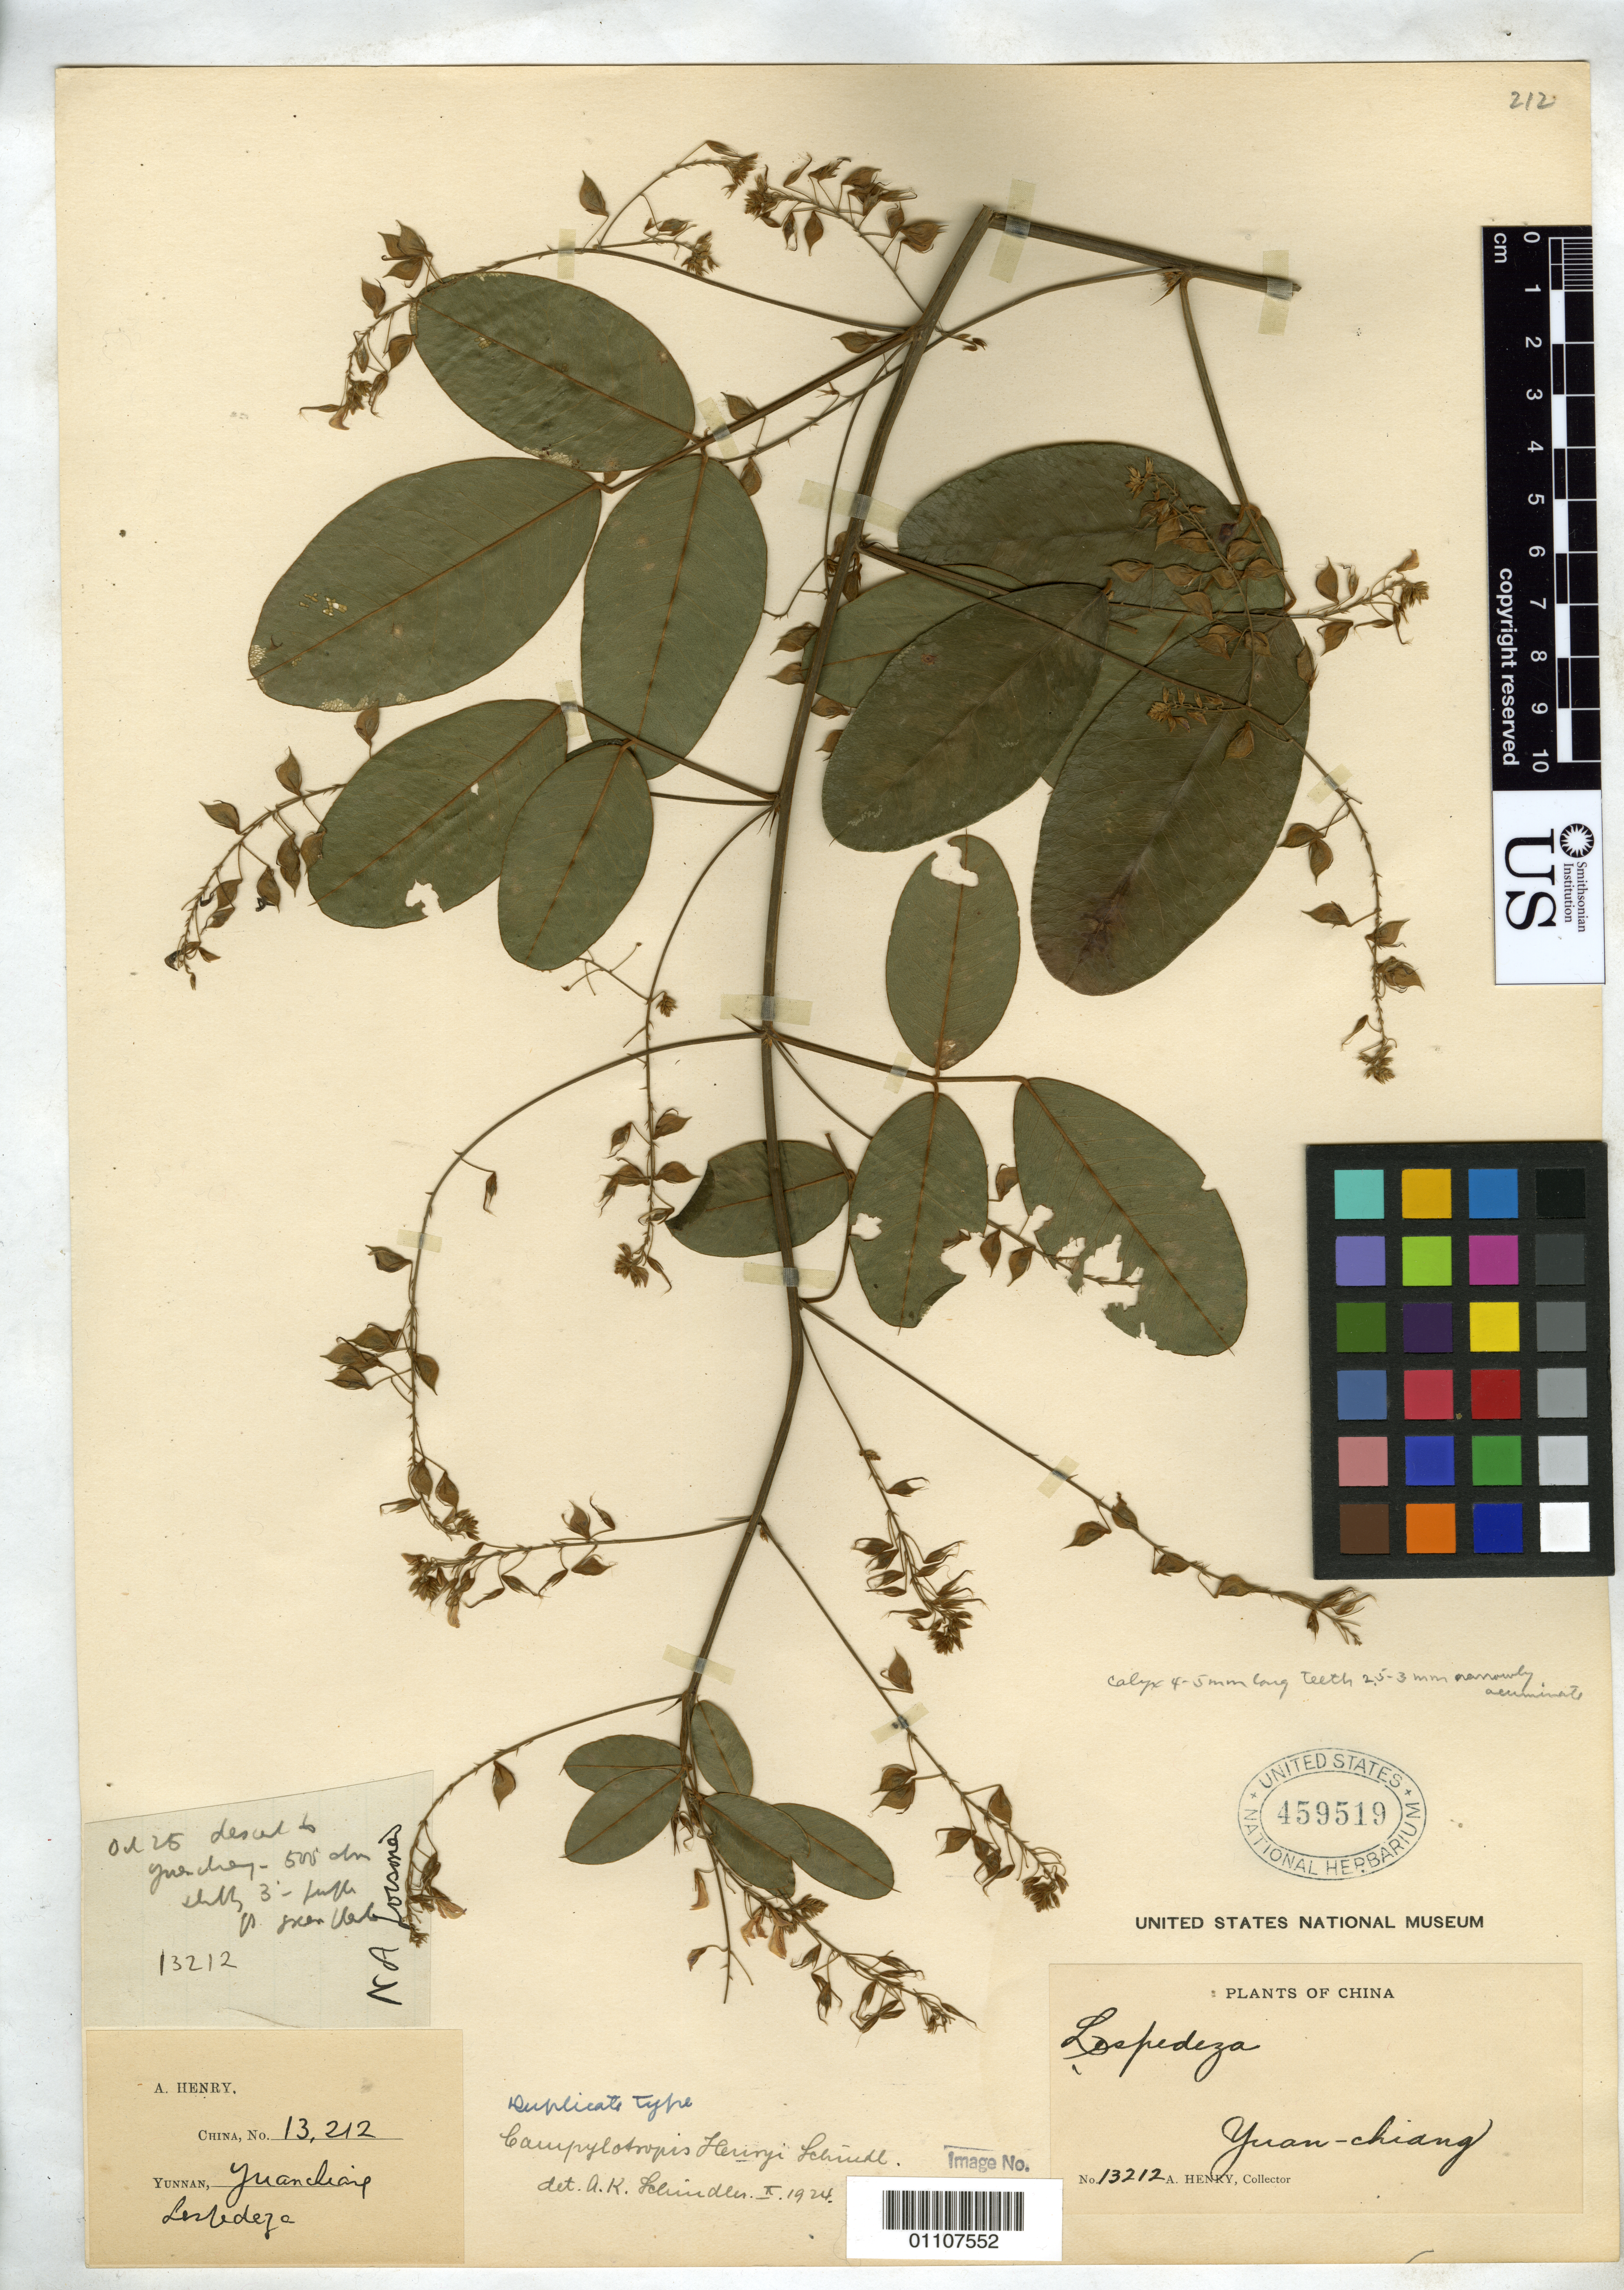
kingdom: Plantae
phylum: Tracheophyta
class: Magnoliopsida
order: Fabales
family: Fabaceae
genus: Lespedeza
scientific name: Lespedeza henryi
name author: Schindl.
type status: Isotype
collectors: A. Henry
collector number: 13212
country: China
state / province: Yunnan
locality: Yuan- chiang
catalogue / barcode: US 459519